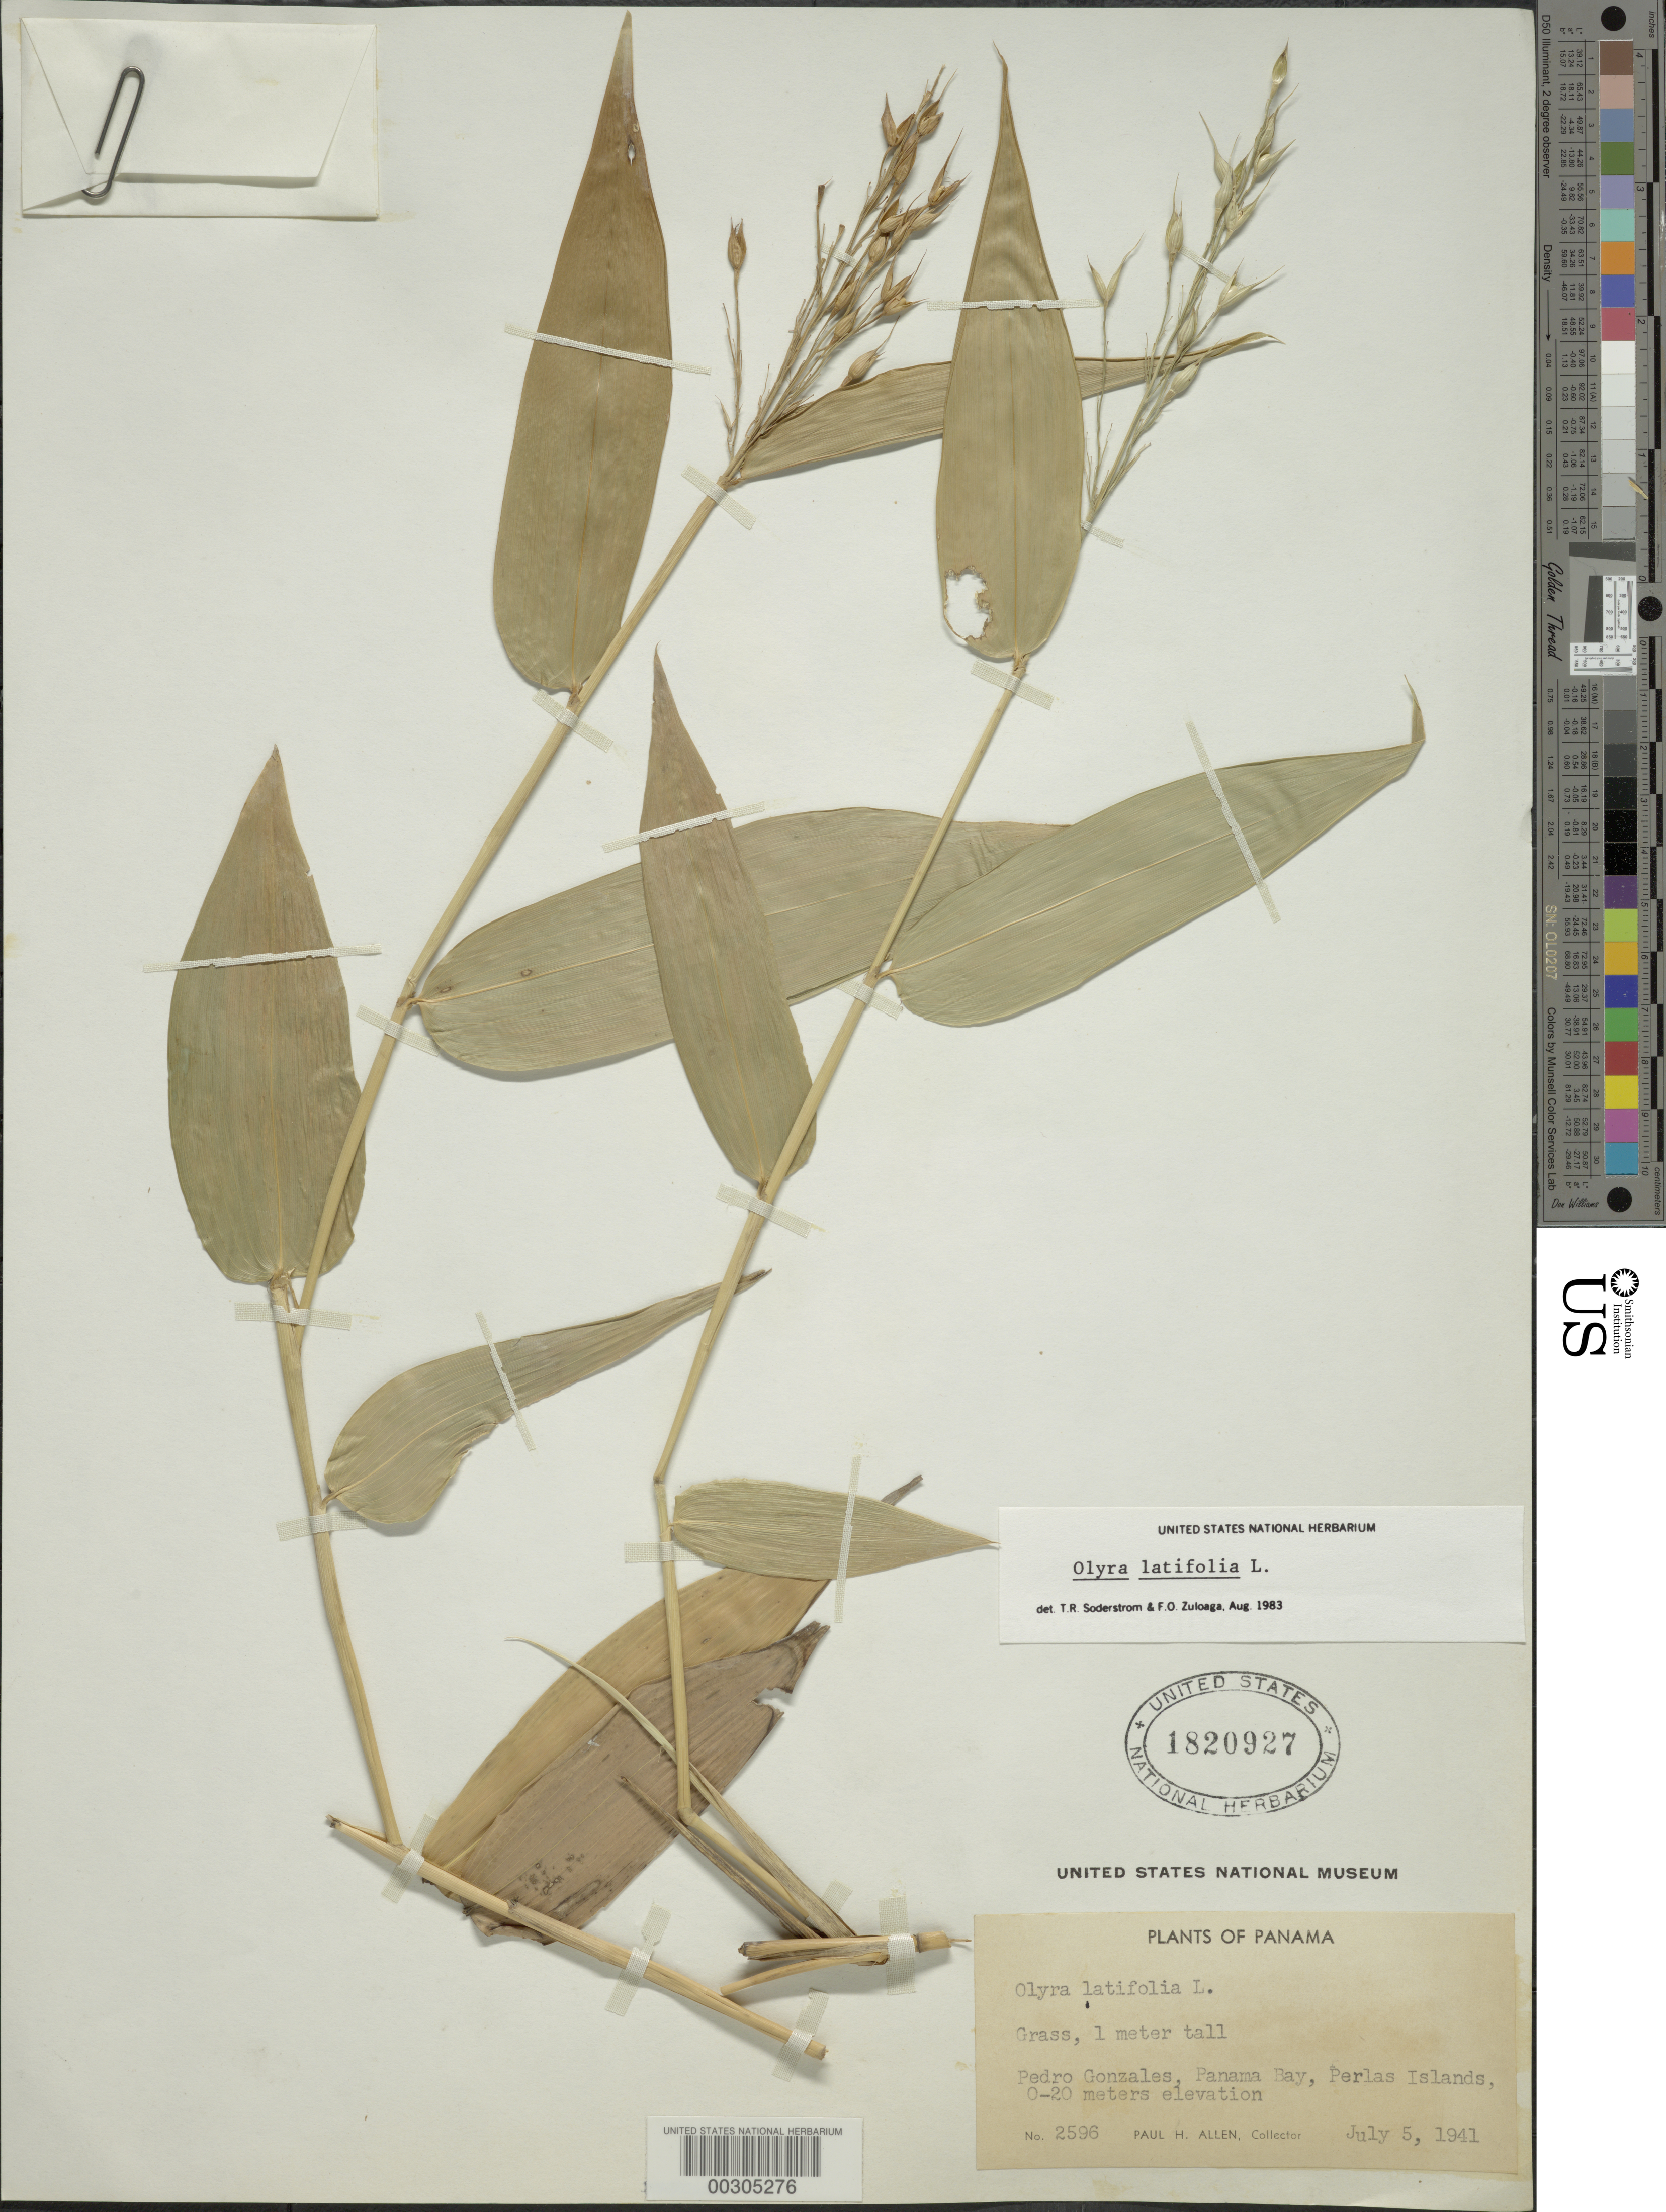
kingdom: Plantae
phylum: Tracheophyta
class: Liliopsida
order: Poales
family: Poaceae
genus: Olyra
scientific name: Olyra latifolia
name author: L.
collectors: P. H. Allen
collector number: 2596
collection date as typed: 05 Jul 1941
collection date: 1941-07-05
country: Panama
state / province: Panamá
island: Pedro González Island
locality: Arch. de las Perlas, Pedro Gonzales, Panama Bay [Perlas Is.]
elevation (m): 0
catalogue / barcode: US 1820927